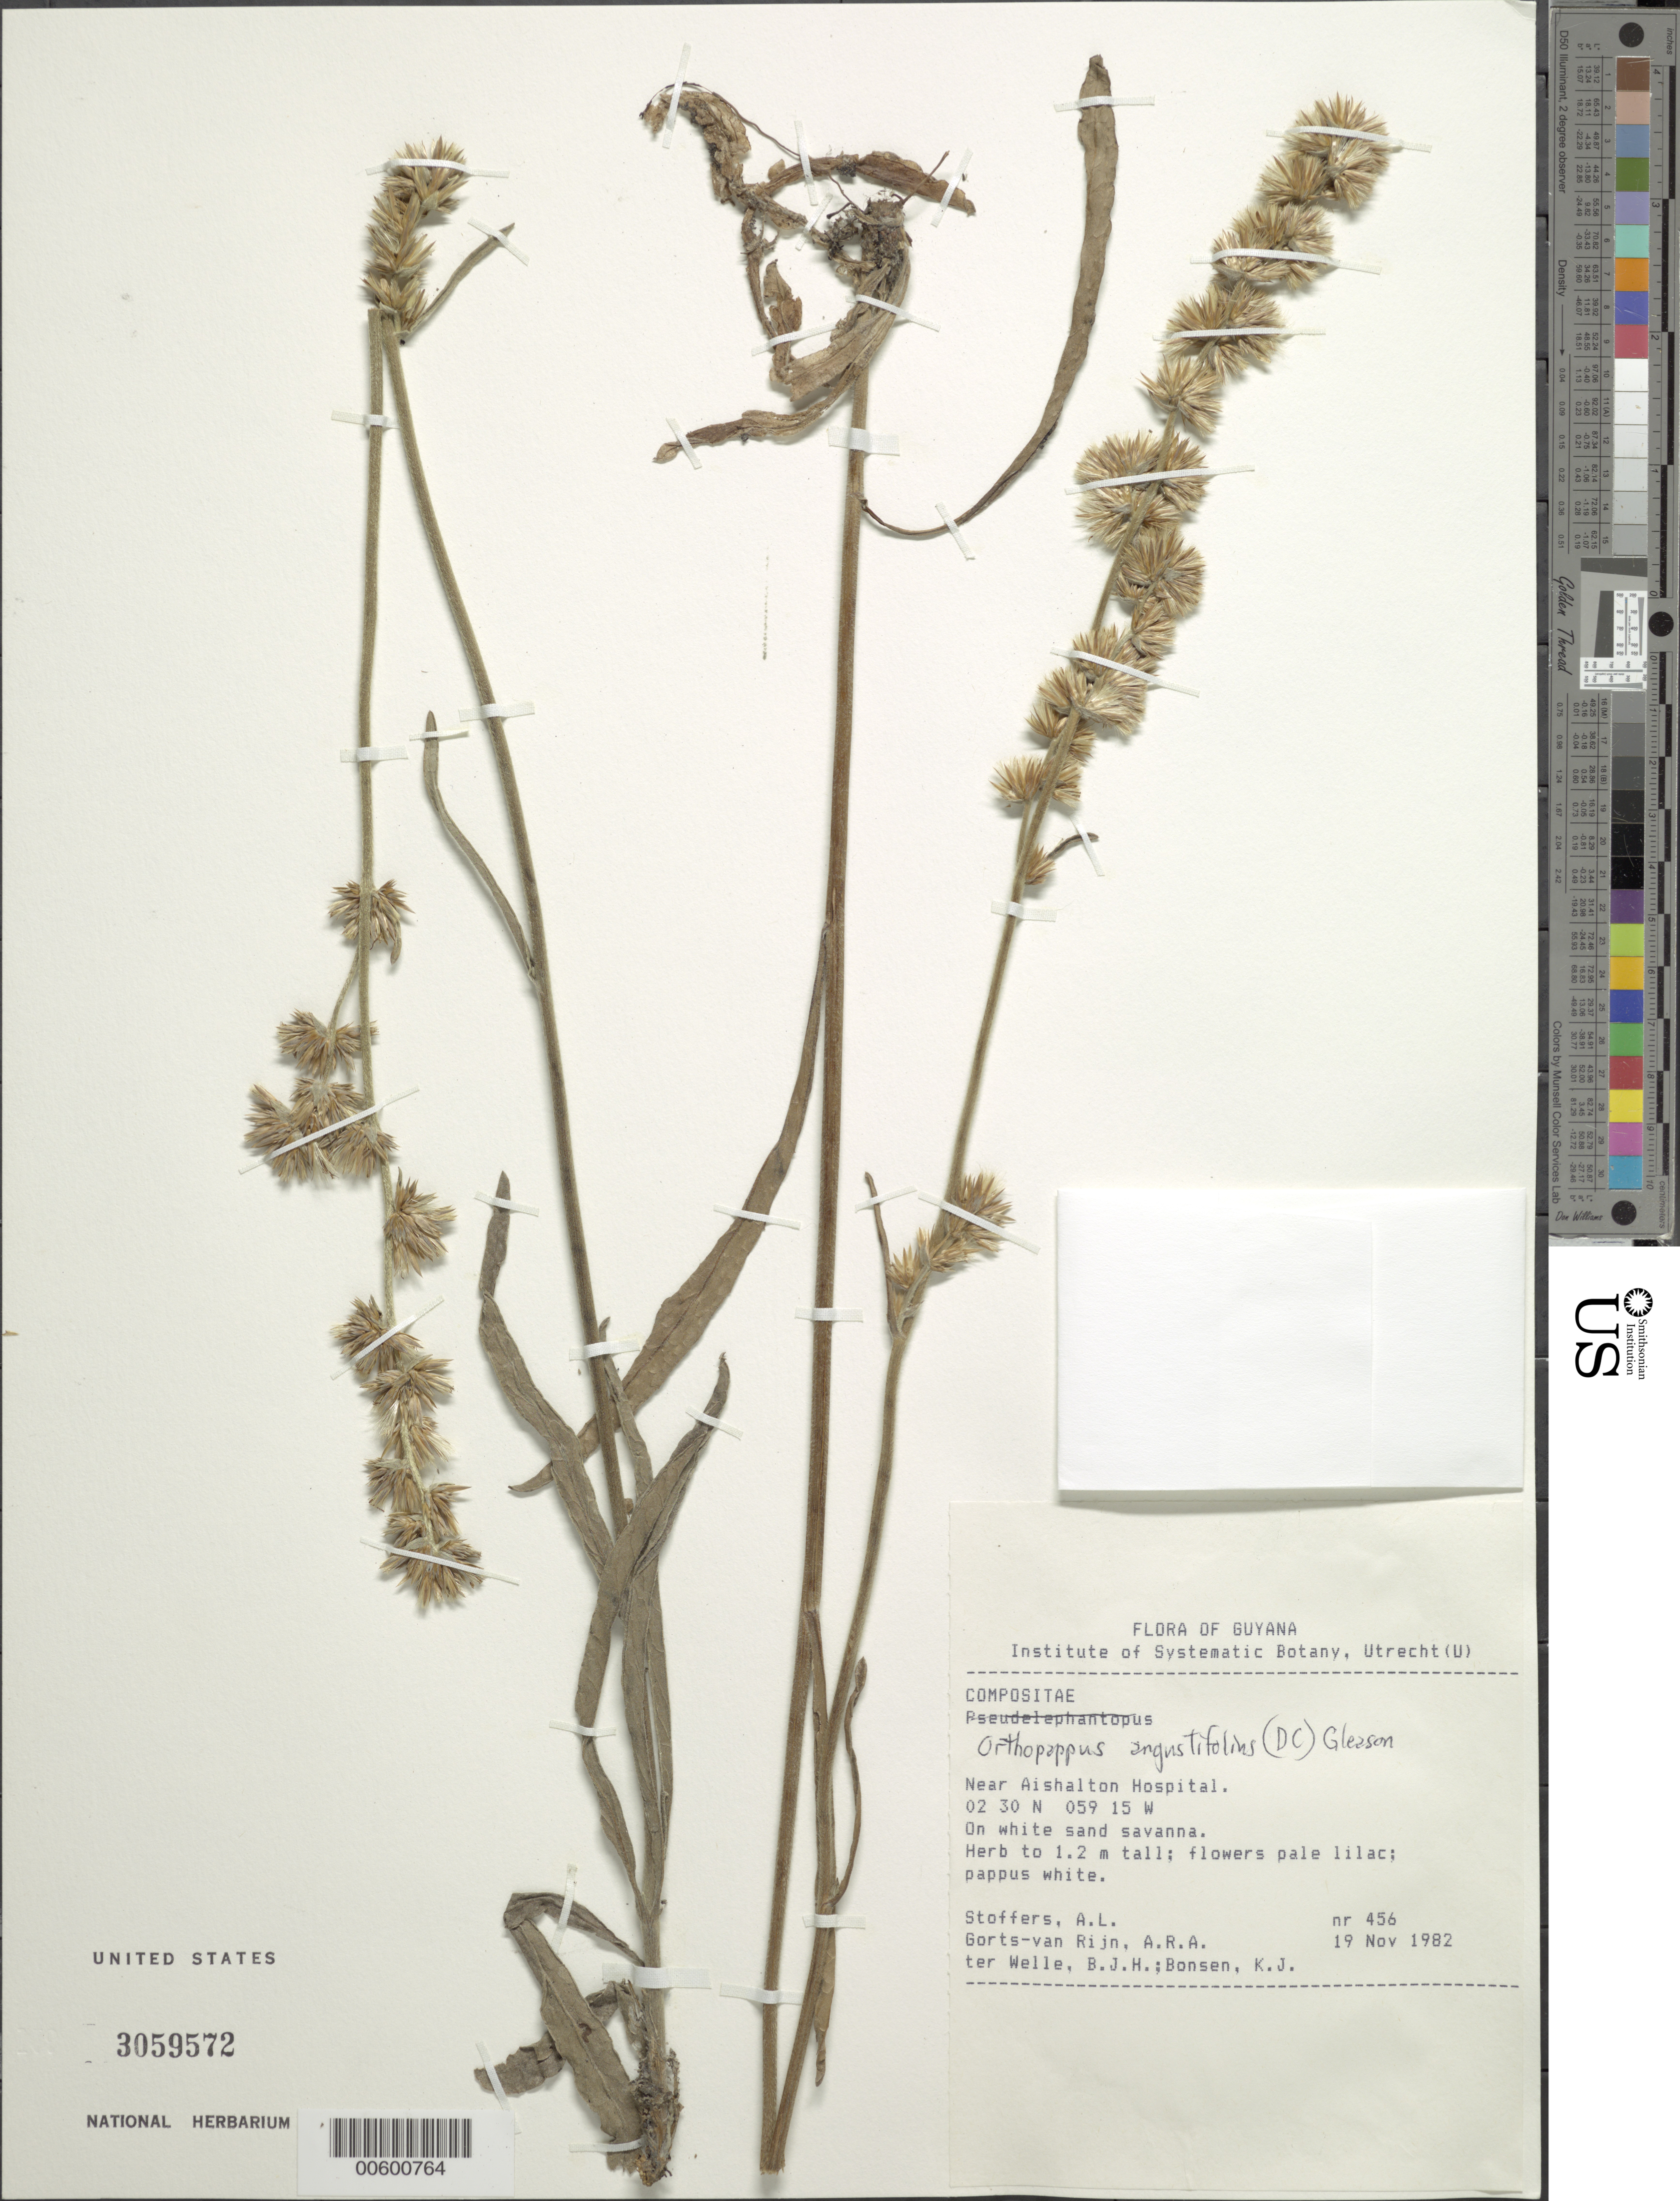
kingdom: Plantae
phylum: Tracheophyta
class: Magnoliopsida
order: Asterales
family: Asteraceae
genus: Orthopappus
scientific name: Orthopappus angustifolius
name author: (Sw.) Gleason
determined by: Sanchos, S.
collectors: A. Stoffers, A. .R. A. Görts-van Rijn, B. Welle & K. Bonsen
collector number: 456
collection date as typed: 19-Nov-82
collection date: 1982-11-19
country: Guyana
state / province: U. Takutu-U. Essequibo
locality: Aishalton Hospital, vic.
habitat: White sand savanna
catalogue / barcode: US 3059572